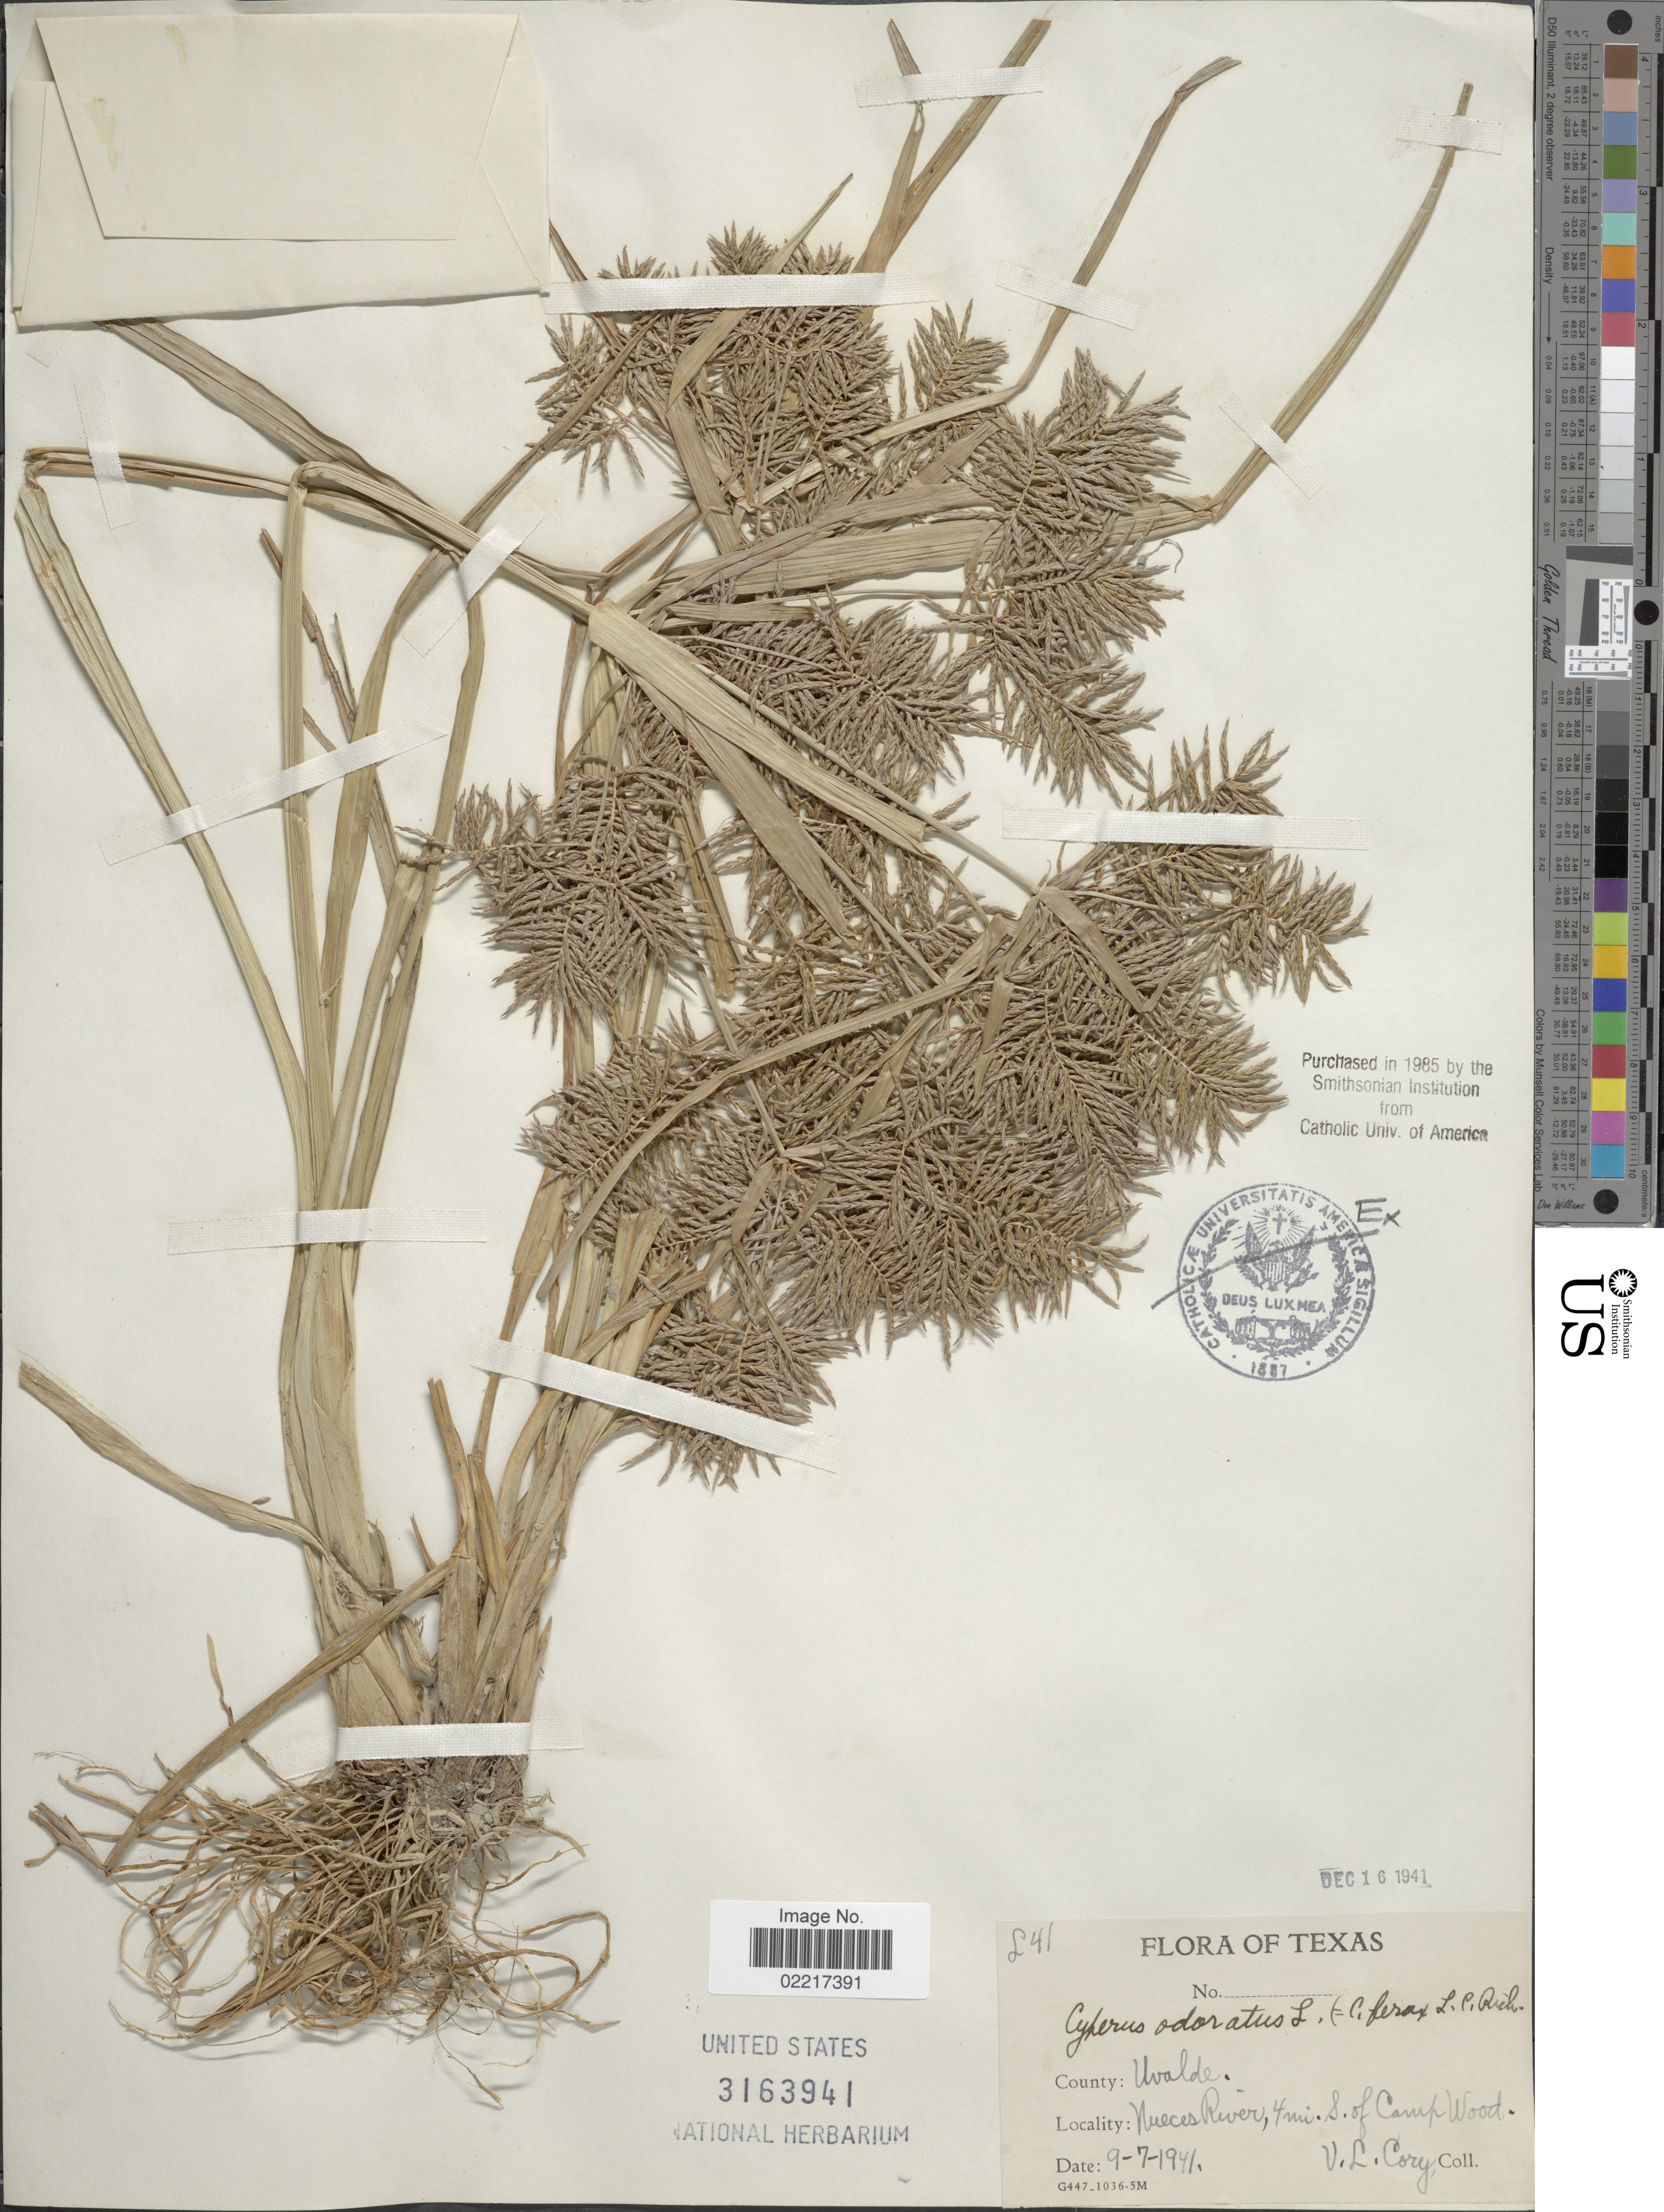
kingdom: Plantae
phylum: Tracheophyta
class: Liliopsida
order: Poales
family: Cyperaceae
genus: Cyperus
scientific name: Cyperus odoratus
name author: L.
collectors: V. Cory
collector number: L41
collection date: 1941-09-07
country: United States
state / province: Texas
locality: County: Walde, Nueces River, 4 mi. S. of Camp Wood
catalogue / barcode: US 3163941